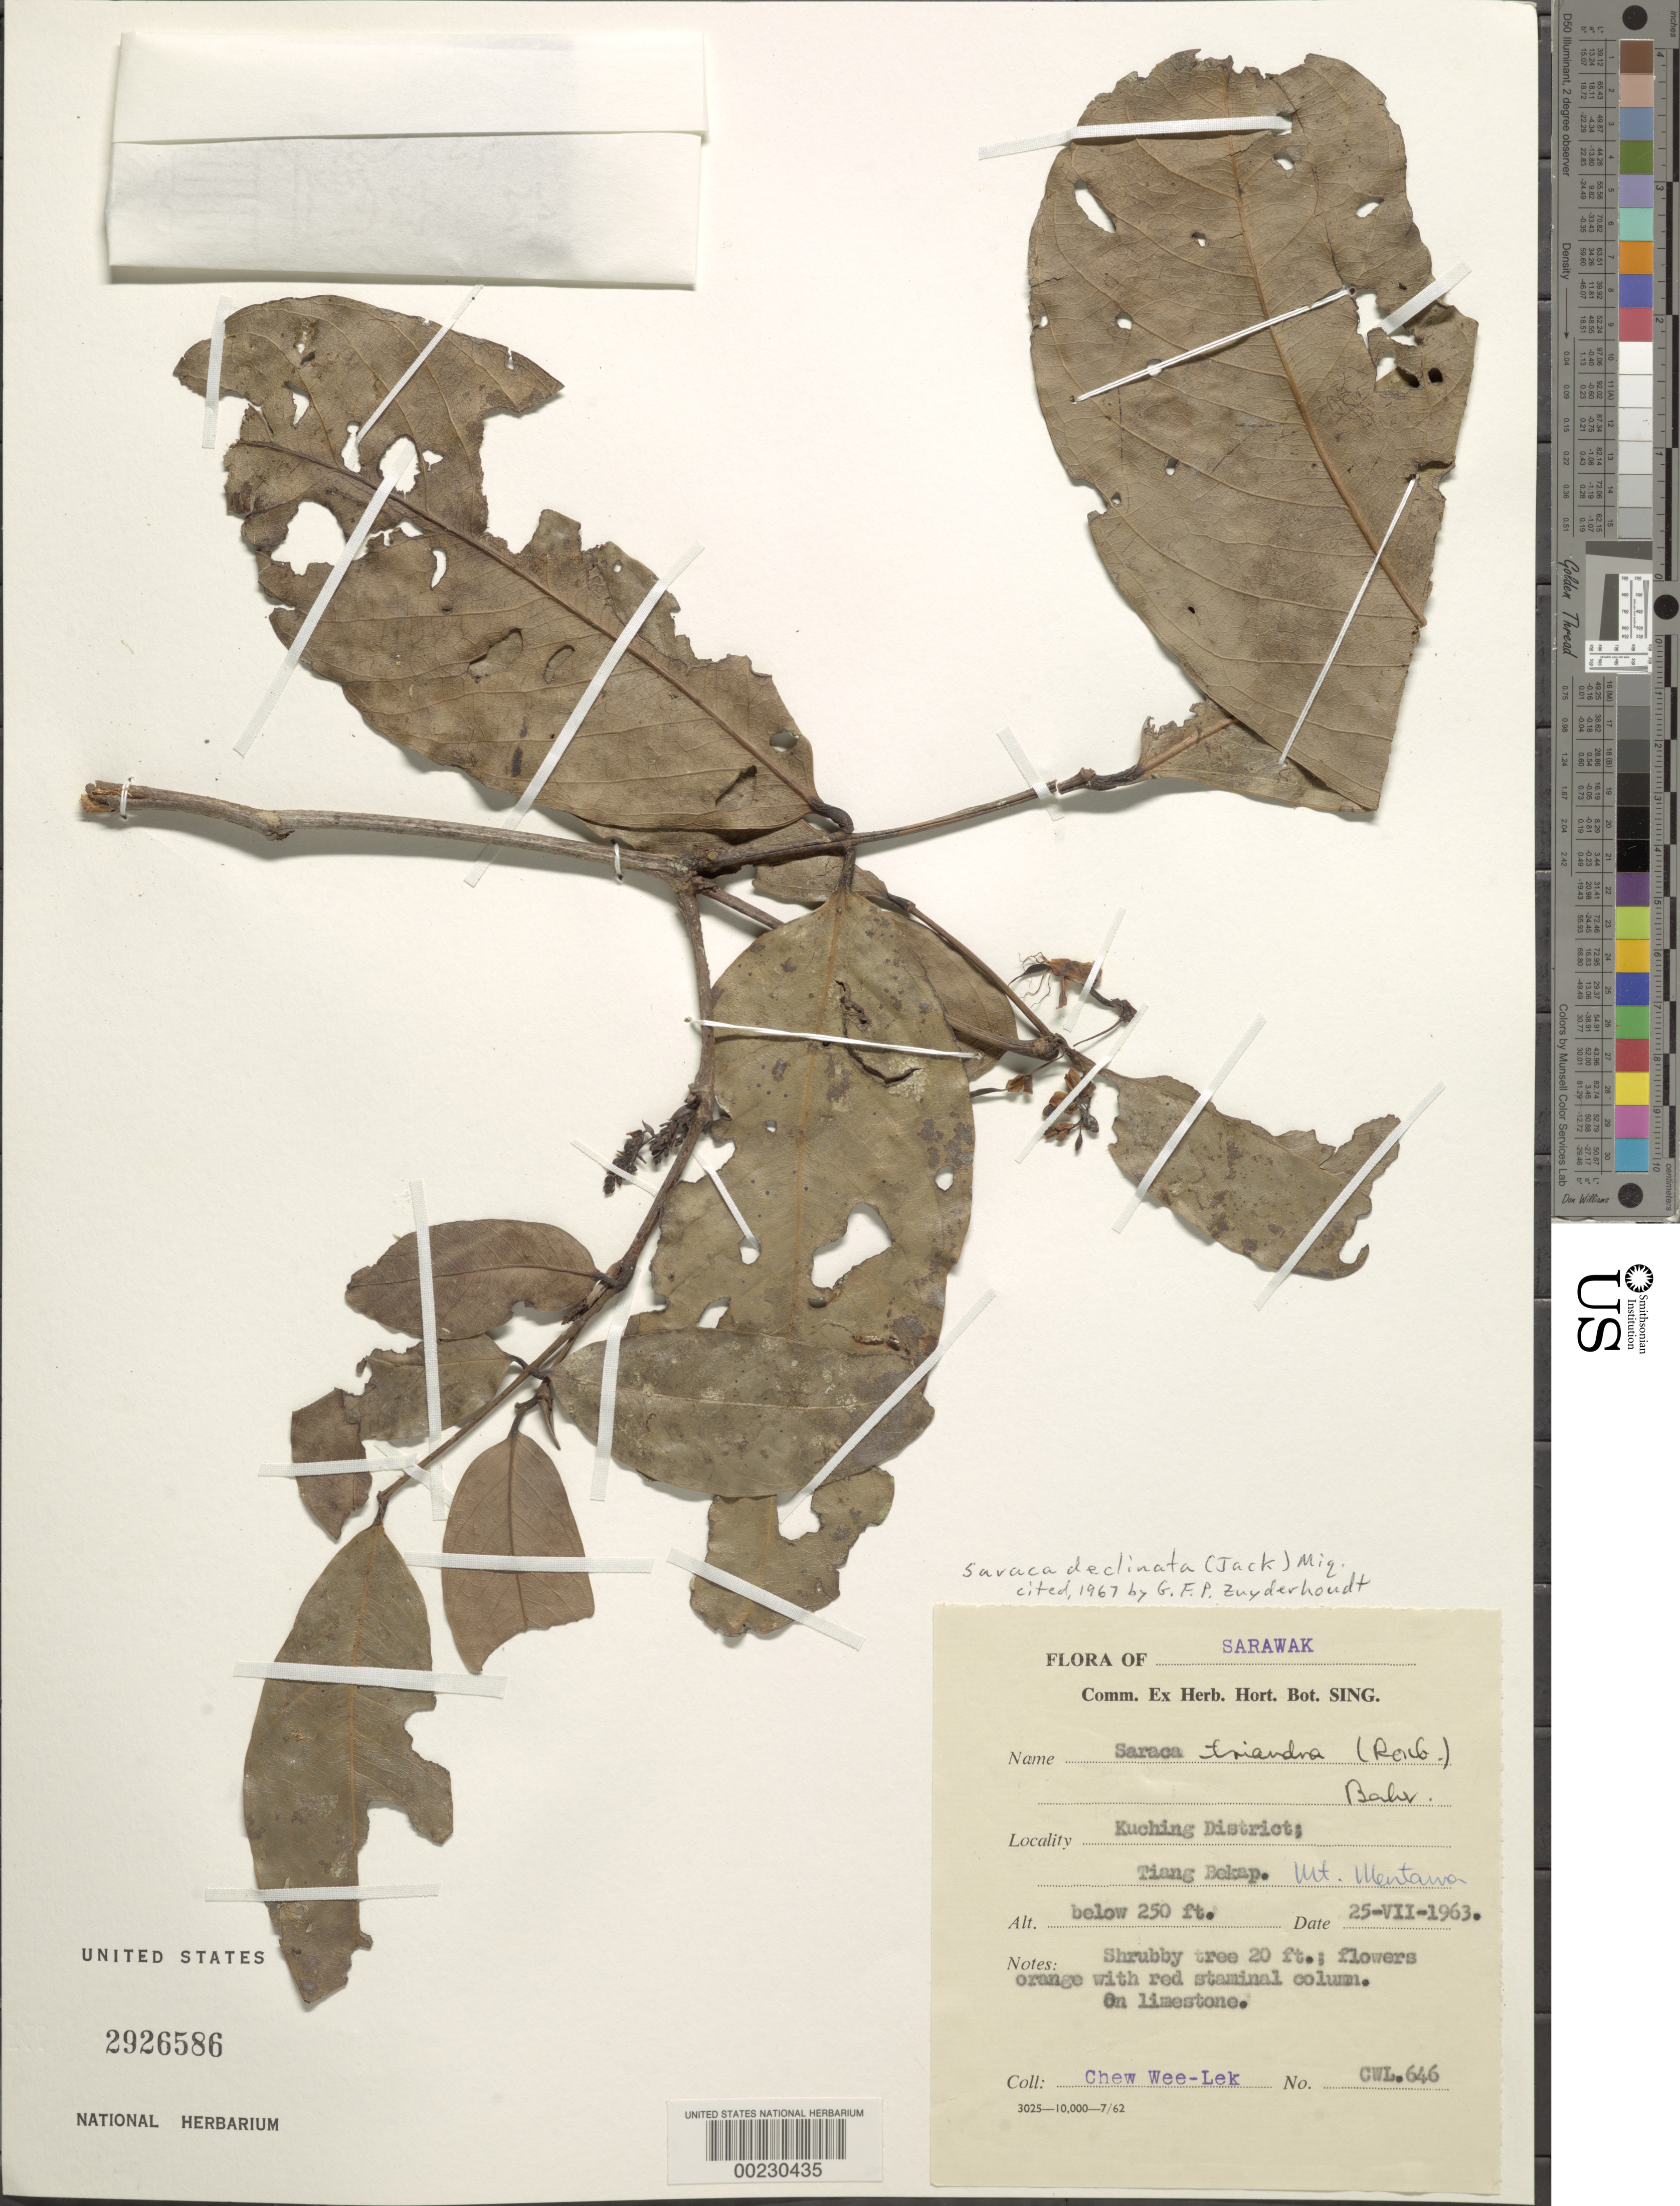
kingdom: Plantae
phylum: Tracheophyta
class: Magnoliopsida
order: Fabales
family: Fabaceae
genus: Saraca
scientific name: Saraca declinata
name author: (J.G. Jack) Miq.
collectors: W. Chew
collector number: Cwl.646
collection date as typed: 25 Jul 1963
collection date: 1963-07-25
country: Malaysia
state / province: Sarawak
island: Borneo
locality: Tiang bekap; mt. mentana; kuching dist.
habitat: On limestone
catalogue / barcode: US 2926586